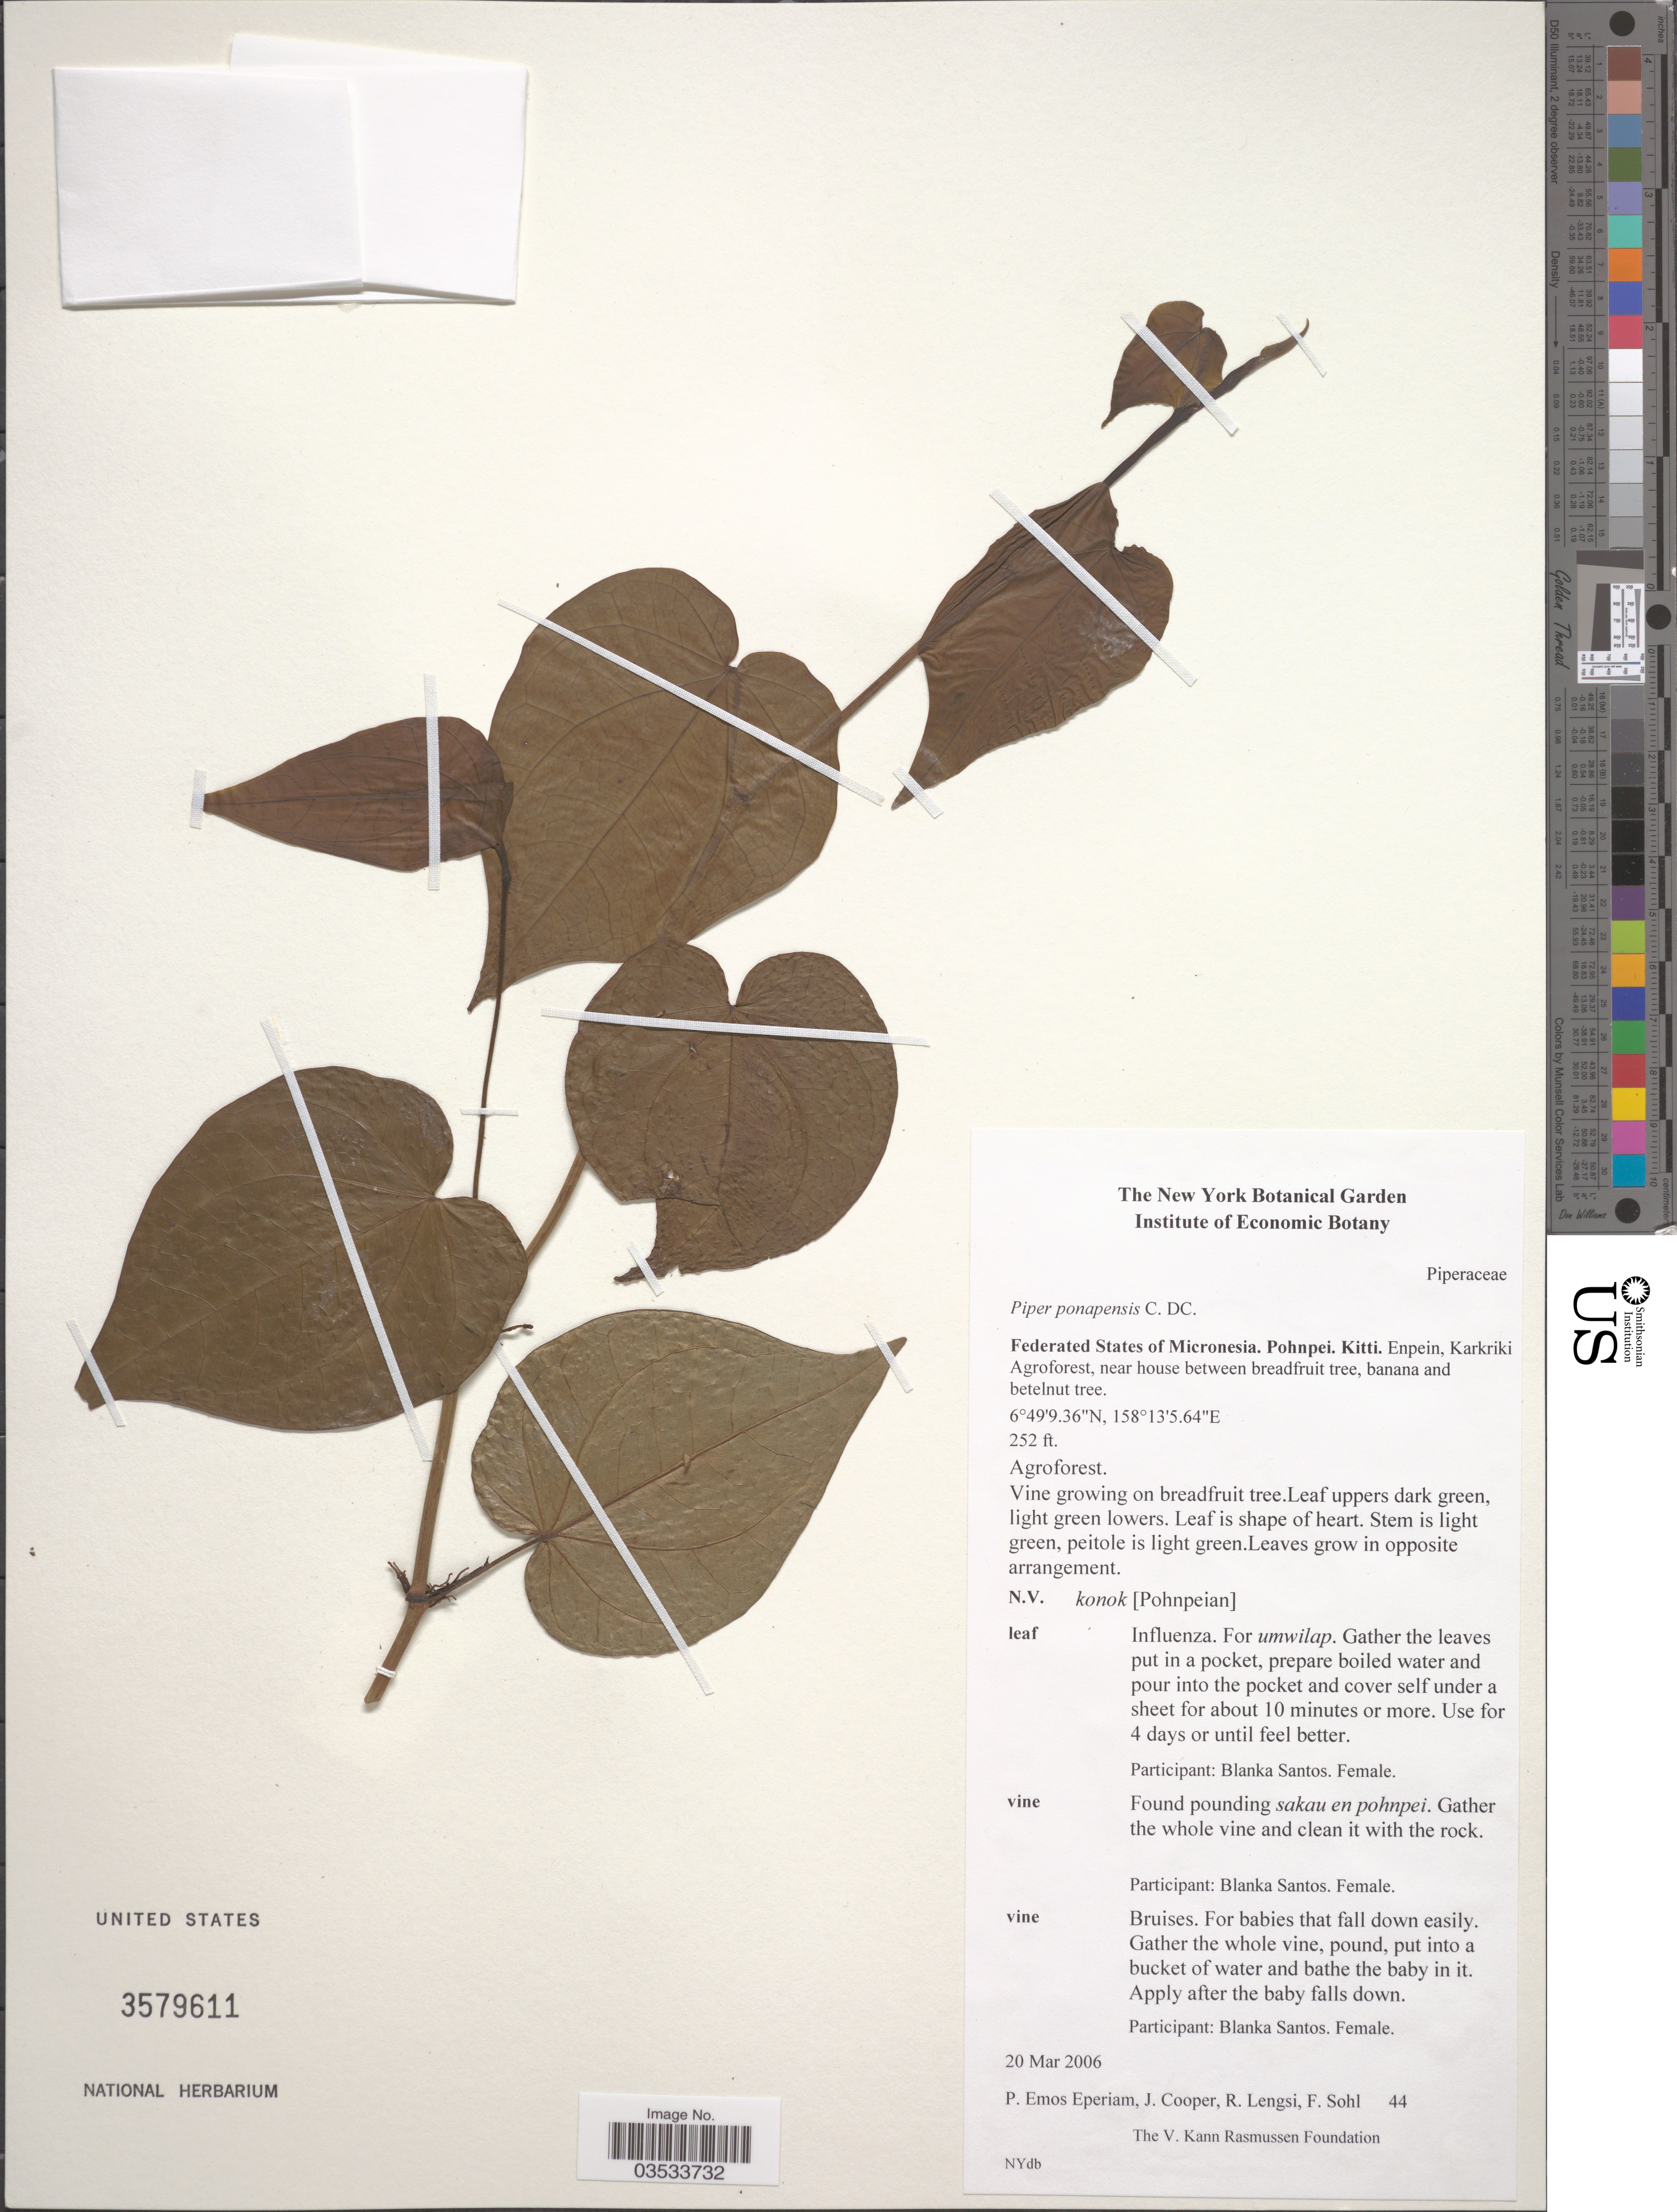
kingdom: Plantae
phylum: Tracheophyta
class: Magnoliopsida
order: Piperales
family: Piperaceae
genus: Piper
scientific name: Piper ponapense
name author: C. DC.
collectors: P. Eperiam, J. Cooper, R. Lengsi & F. Sohl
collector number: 44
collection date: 2006-03-20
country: Micronesia, Federated States of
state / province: Pohnpei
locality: Federated States of Micronesia. Kitti. Enpein, Karkriki Agroforest, near house between breadfruit tree, banana and betelnut tree.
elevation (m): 77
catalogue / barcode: US 3579611